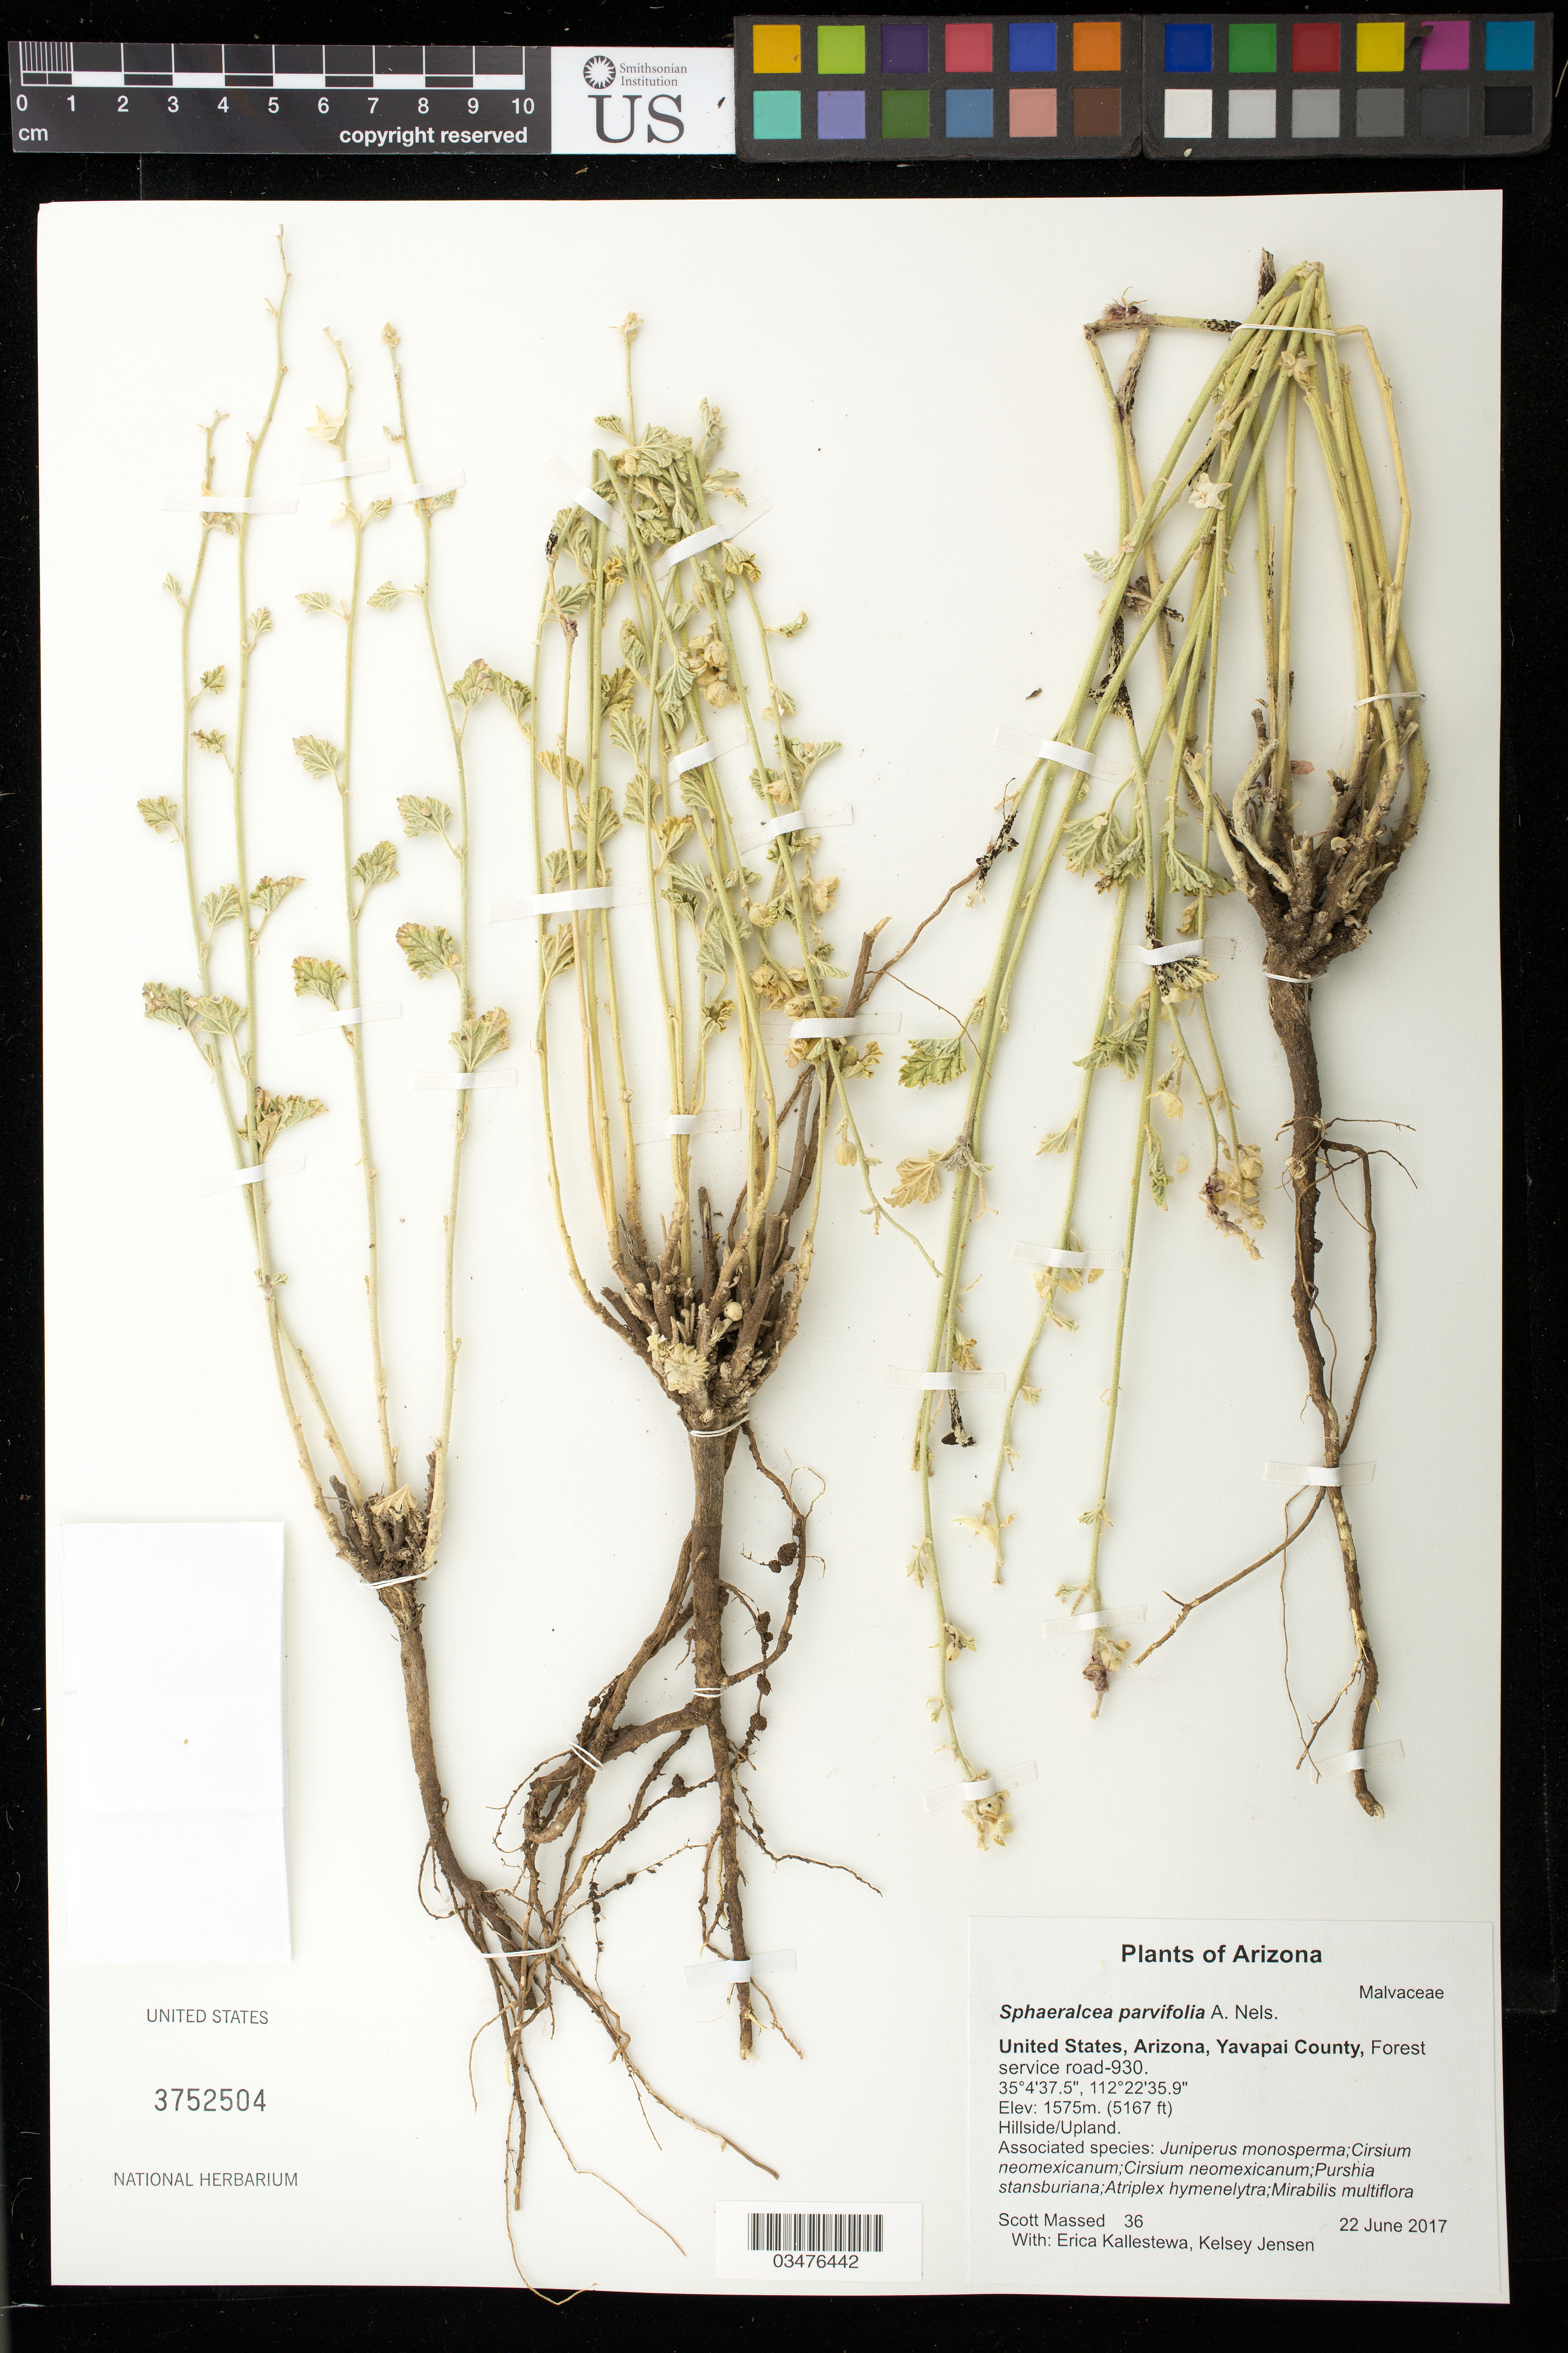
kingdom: Plantae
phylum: Tracheophyta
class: Magnoliopsida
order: Malvales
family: Malvaceae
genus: Sphaeralcea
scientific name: Sphaeralcea parvifolia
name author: A. Nelson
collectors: S. Massed, E. Kallestewa & K. Jensen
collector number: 36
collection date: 2017-06-22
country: United States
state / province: Arizona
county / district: Yavapai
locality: Forest Service Road- 930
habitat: Hillside/Upland. With Juniperus monosperma, Cirsium neomexicanum, Mirabilis multiflora, ect.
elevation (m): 1575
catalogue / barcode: US 3752504